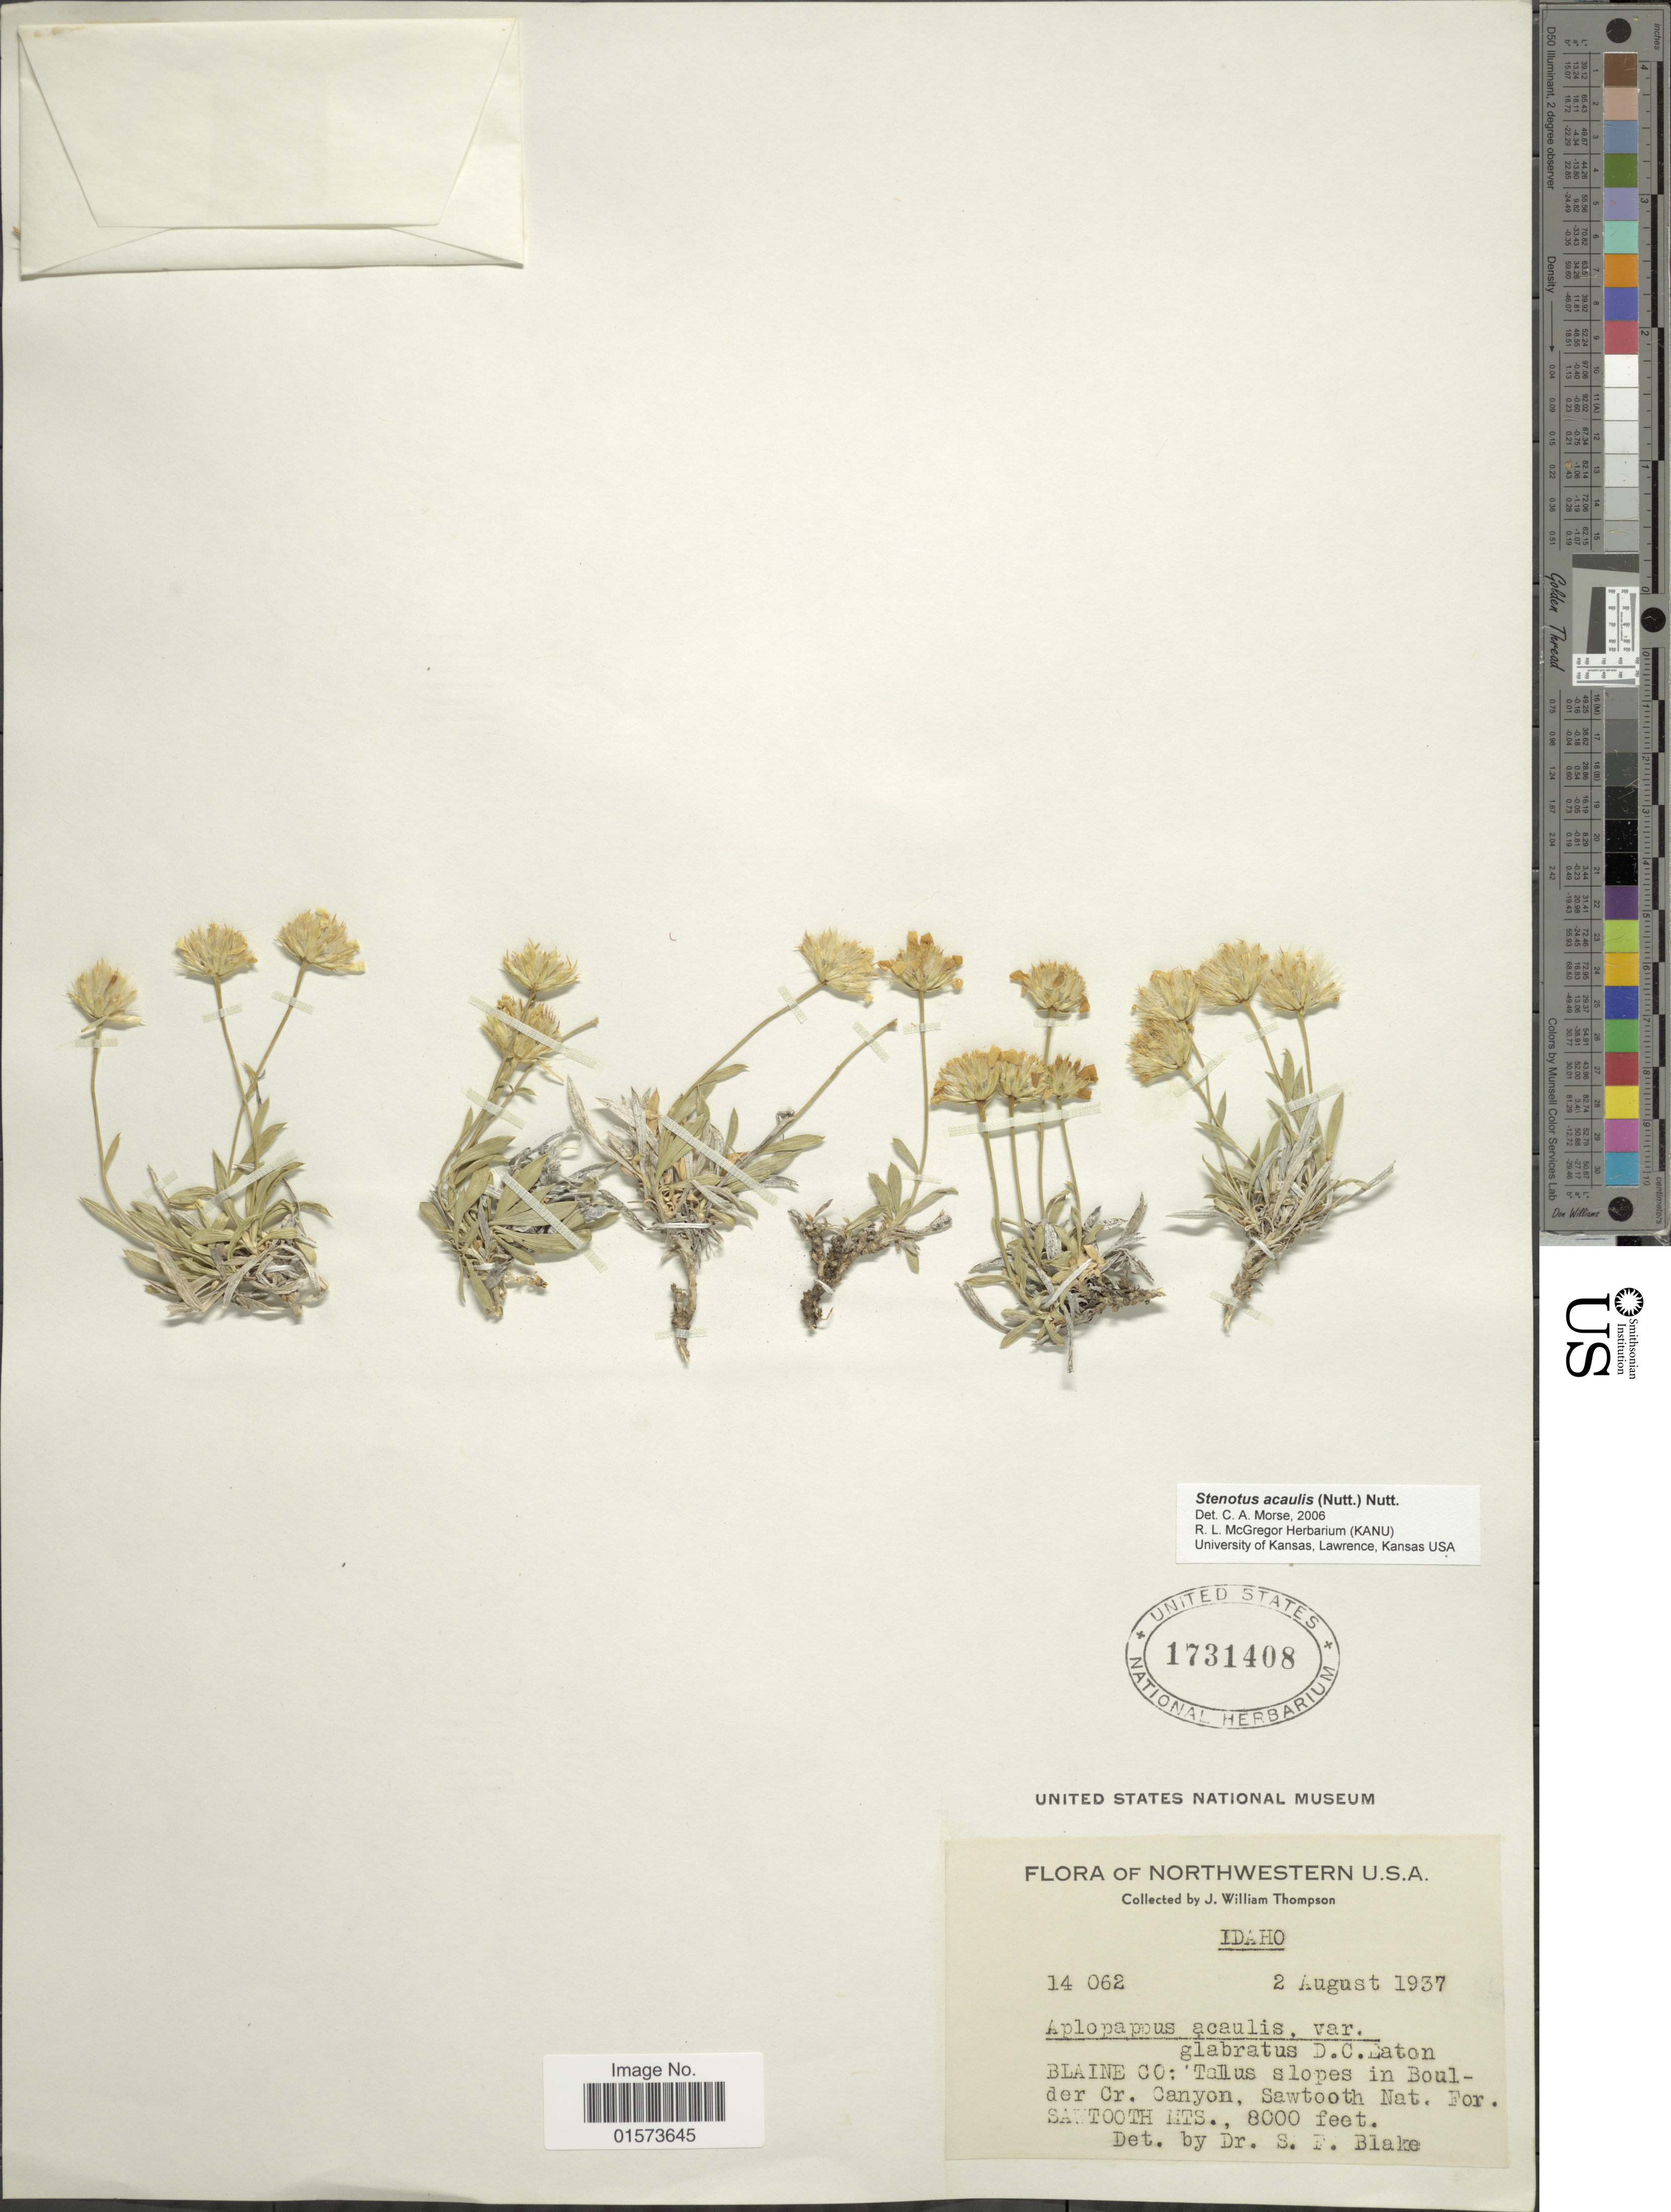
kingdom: Plantae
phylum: Tracheophyta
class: Magnoliopsida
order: Asterales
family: Asteraceae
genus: Stenotus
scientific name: Stenotus acaulis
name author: (Nutt.) Nutt.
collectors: J. W. Thompson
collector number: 14062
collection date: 1937-08-02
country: United States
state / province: Idaho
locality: Northwestern U.S.A., Blaine Co: Tallus slopes in Boulder Cr, Canyon, Sawtooth Nat. For. Sawtooth Mts.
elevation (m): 2438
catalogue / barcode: US 1731408